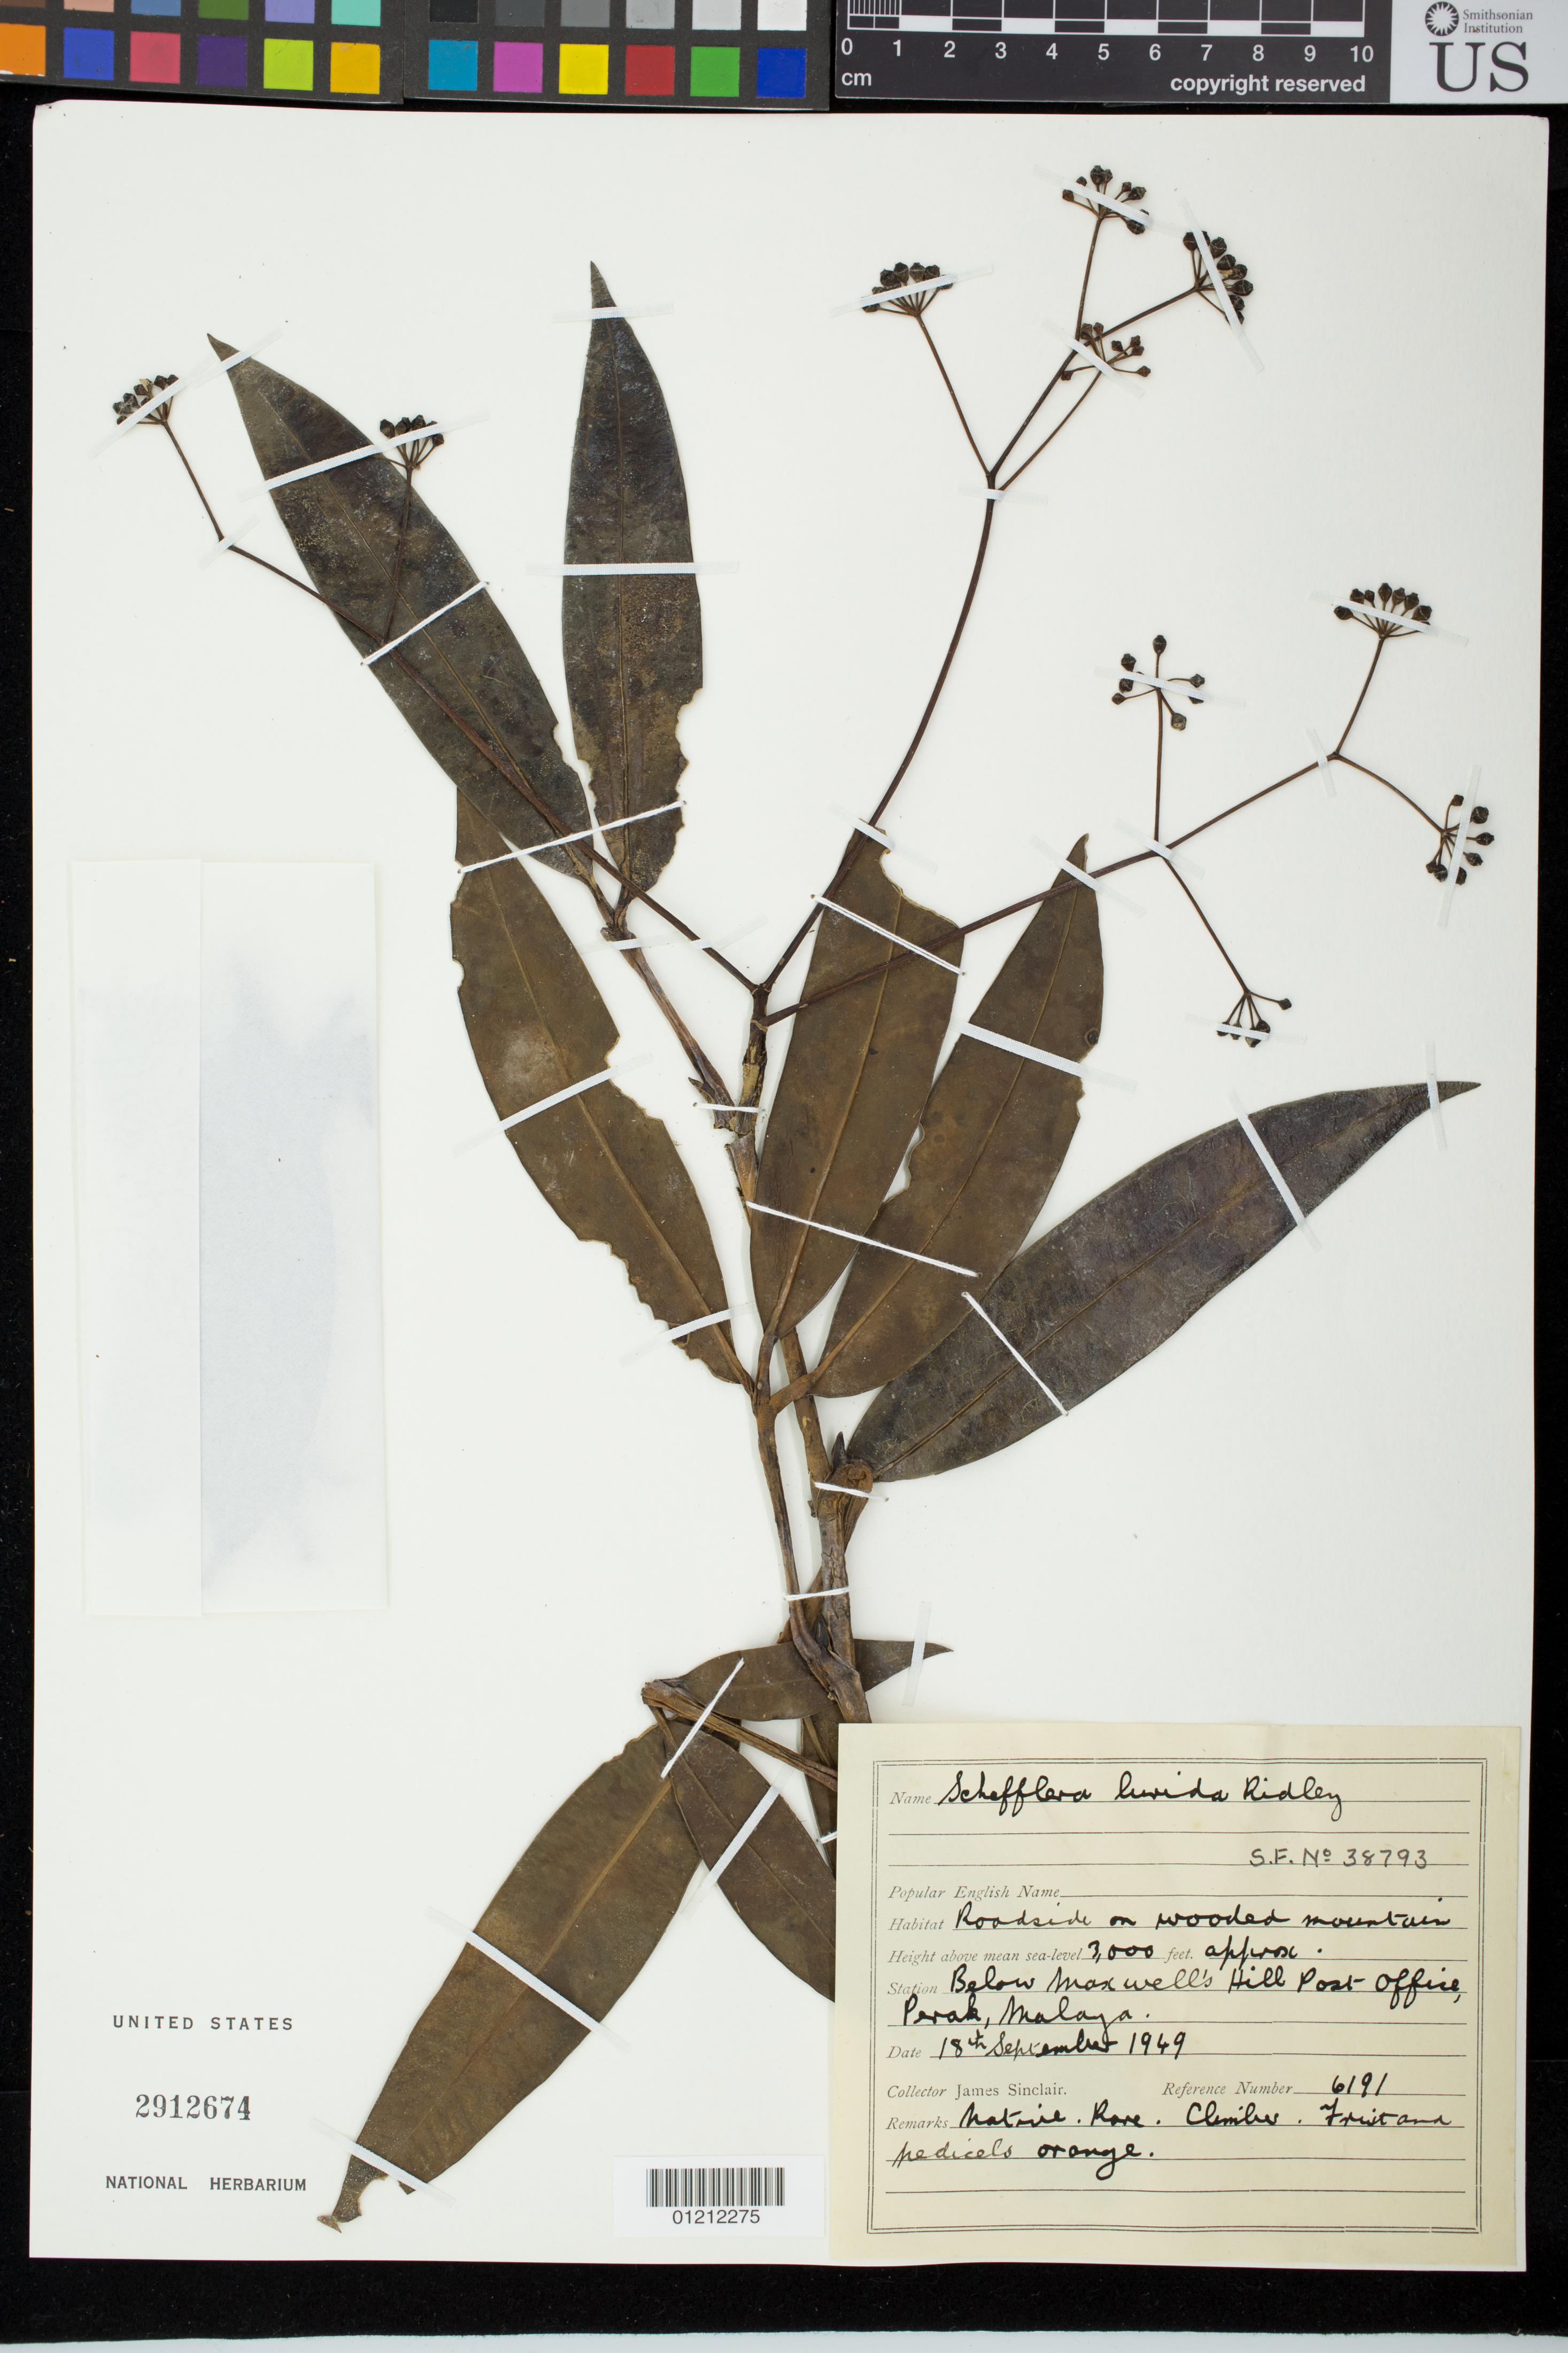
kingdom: Plantae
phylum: Tracheophyta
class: Magnoliopsida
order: Apiales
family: Araliaceae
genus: Schefflera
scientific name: Schefflera lurida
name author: (King) Ridl.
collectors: J. Sinclair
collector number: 6191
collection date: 1949-09-18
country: Malaysia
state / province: Perak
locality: Below Maxwell's Hill Post Office, roadside on wooded mountain.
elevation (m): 914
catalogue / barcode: US 2912674